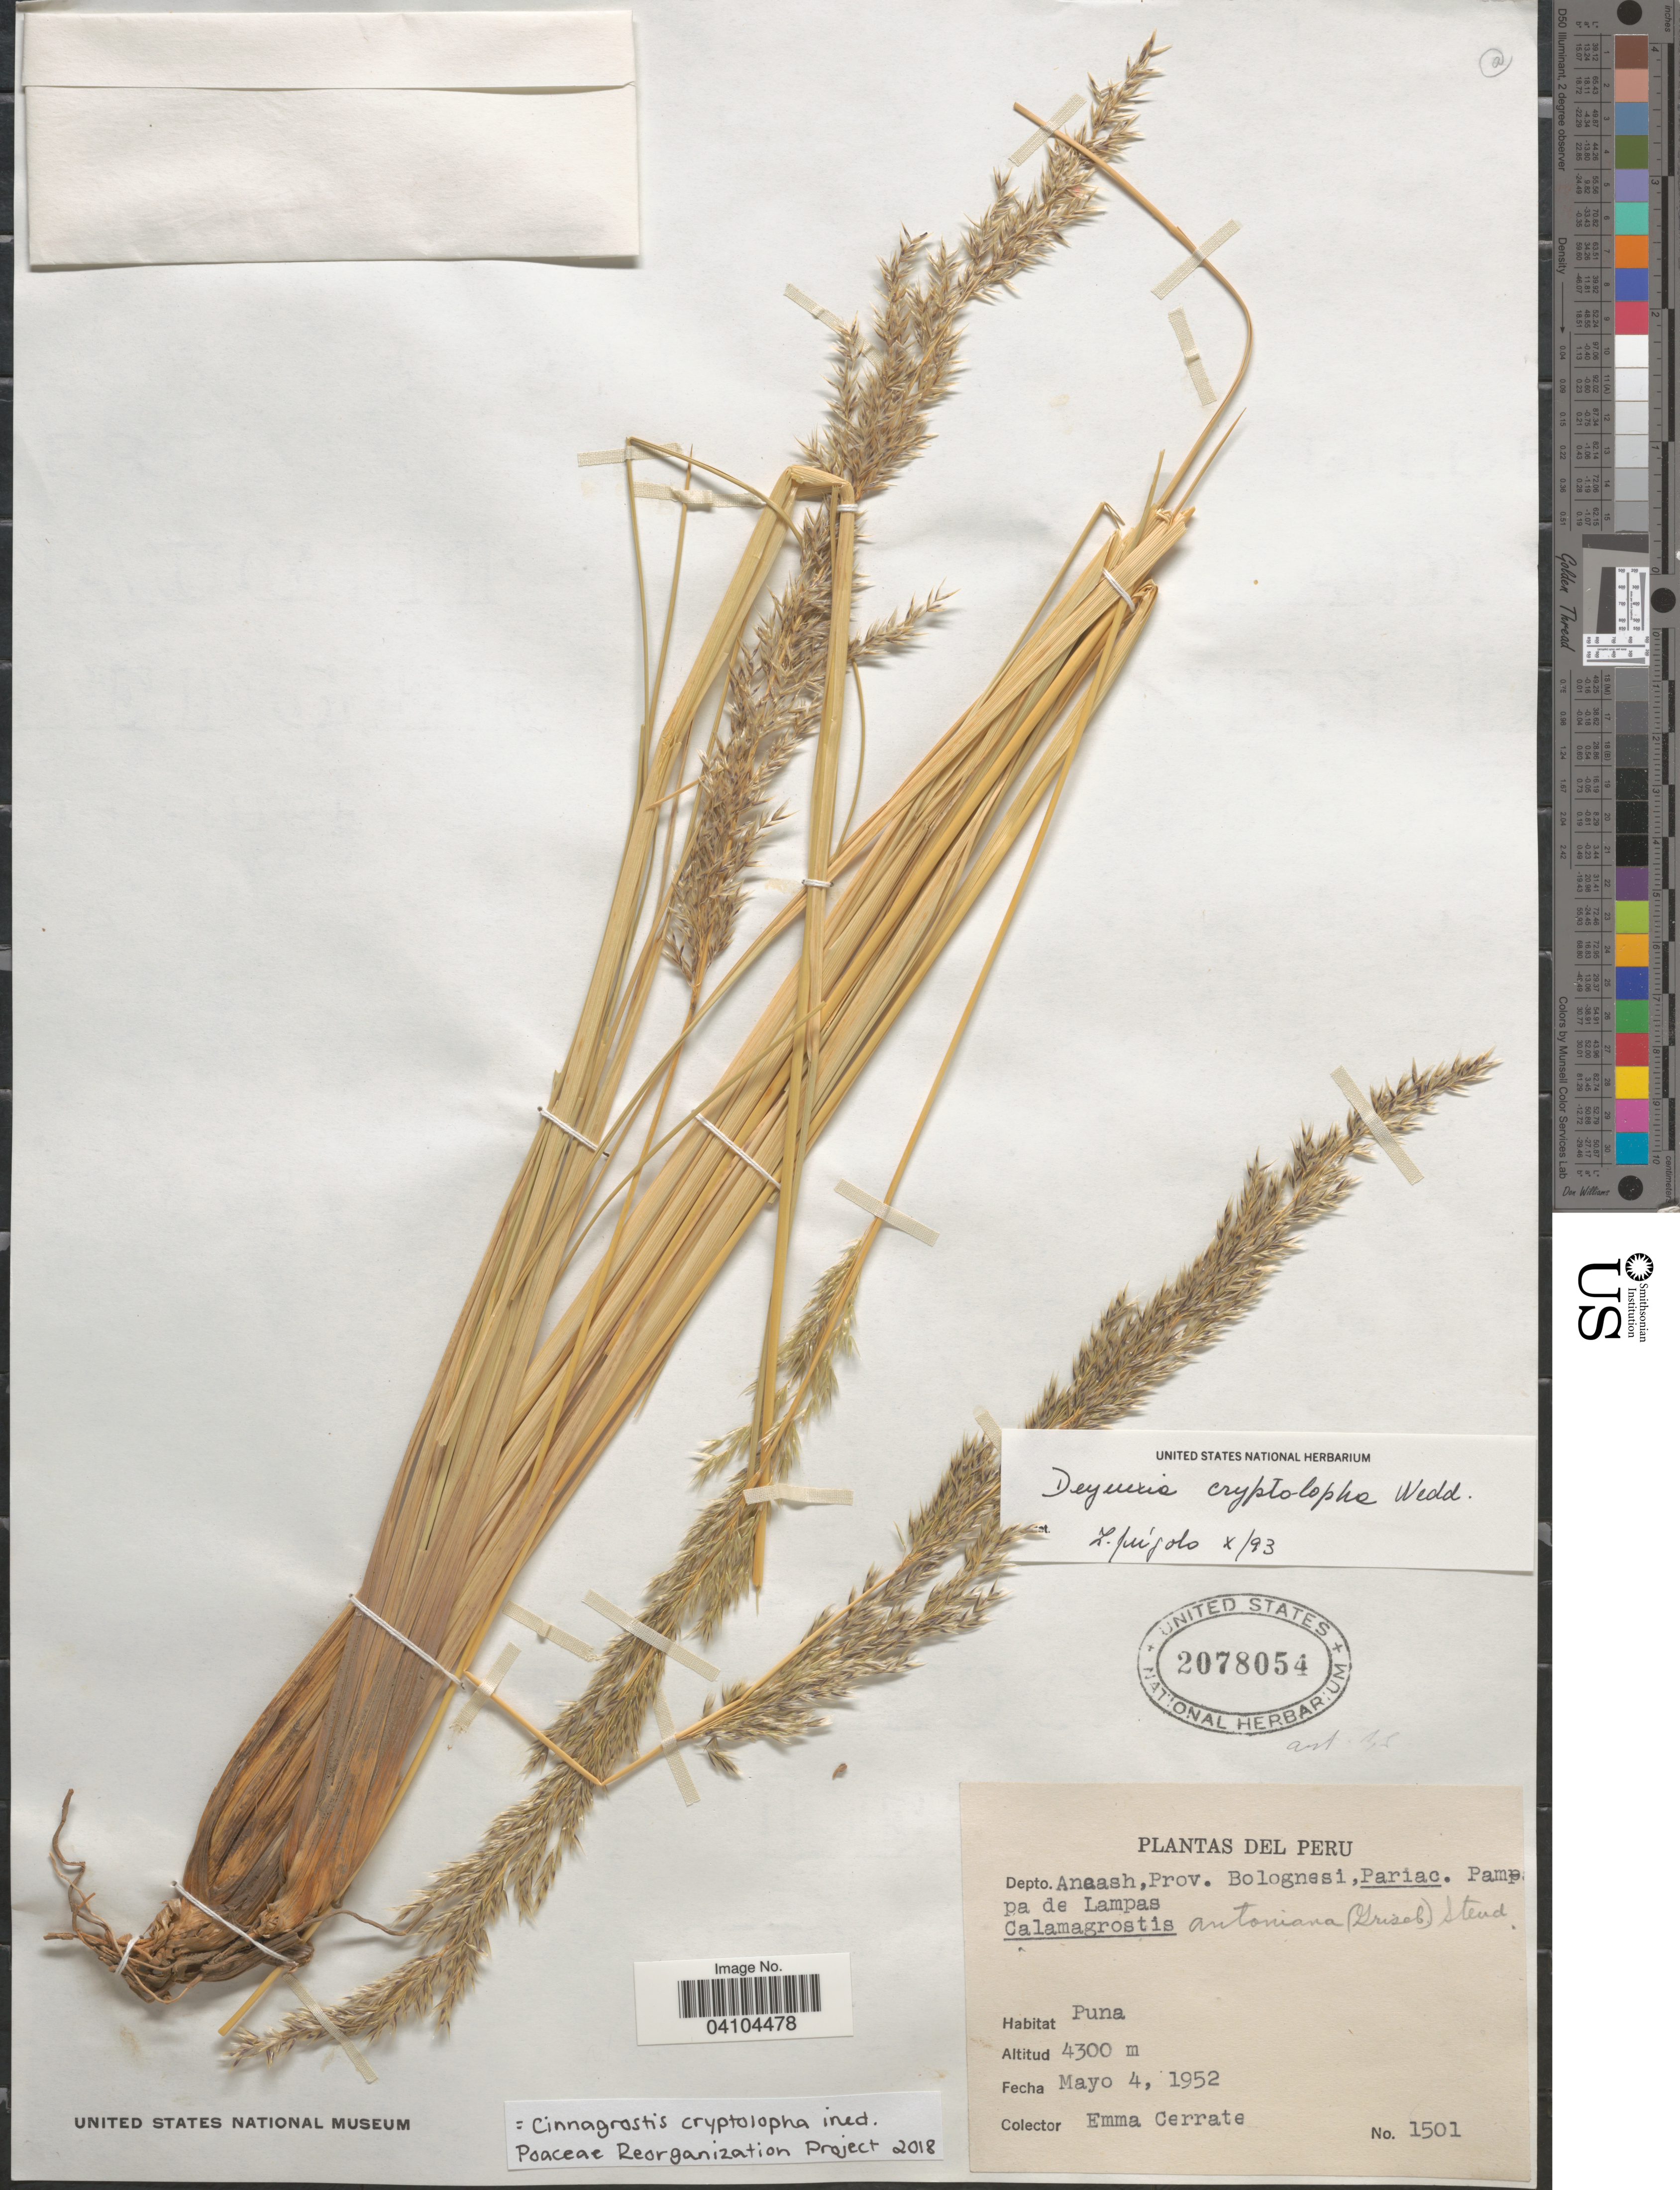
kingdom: Plantae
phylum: Tracheophyta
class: Liliopsida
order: Poales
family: Poaceae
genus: Cinnagrostis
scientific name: Cinnagrostis cryptolopha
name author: (Wedd.) P.M. Peterson et al.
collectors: E. Cerrate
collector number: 1501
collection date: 1952-05-04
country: Peru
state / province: Ancash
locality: Depto. Ancash, Prov. Bolognesi, Pariac. Pampa de Lampas. Puna.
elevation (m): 4300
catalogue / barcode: US 2078054